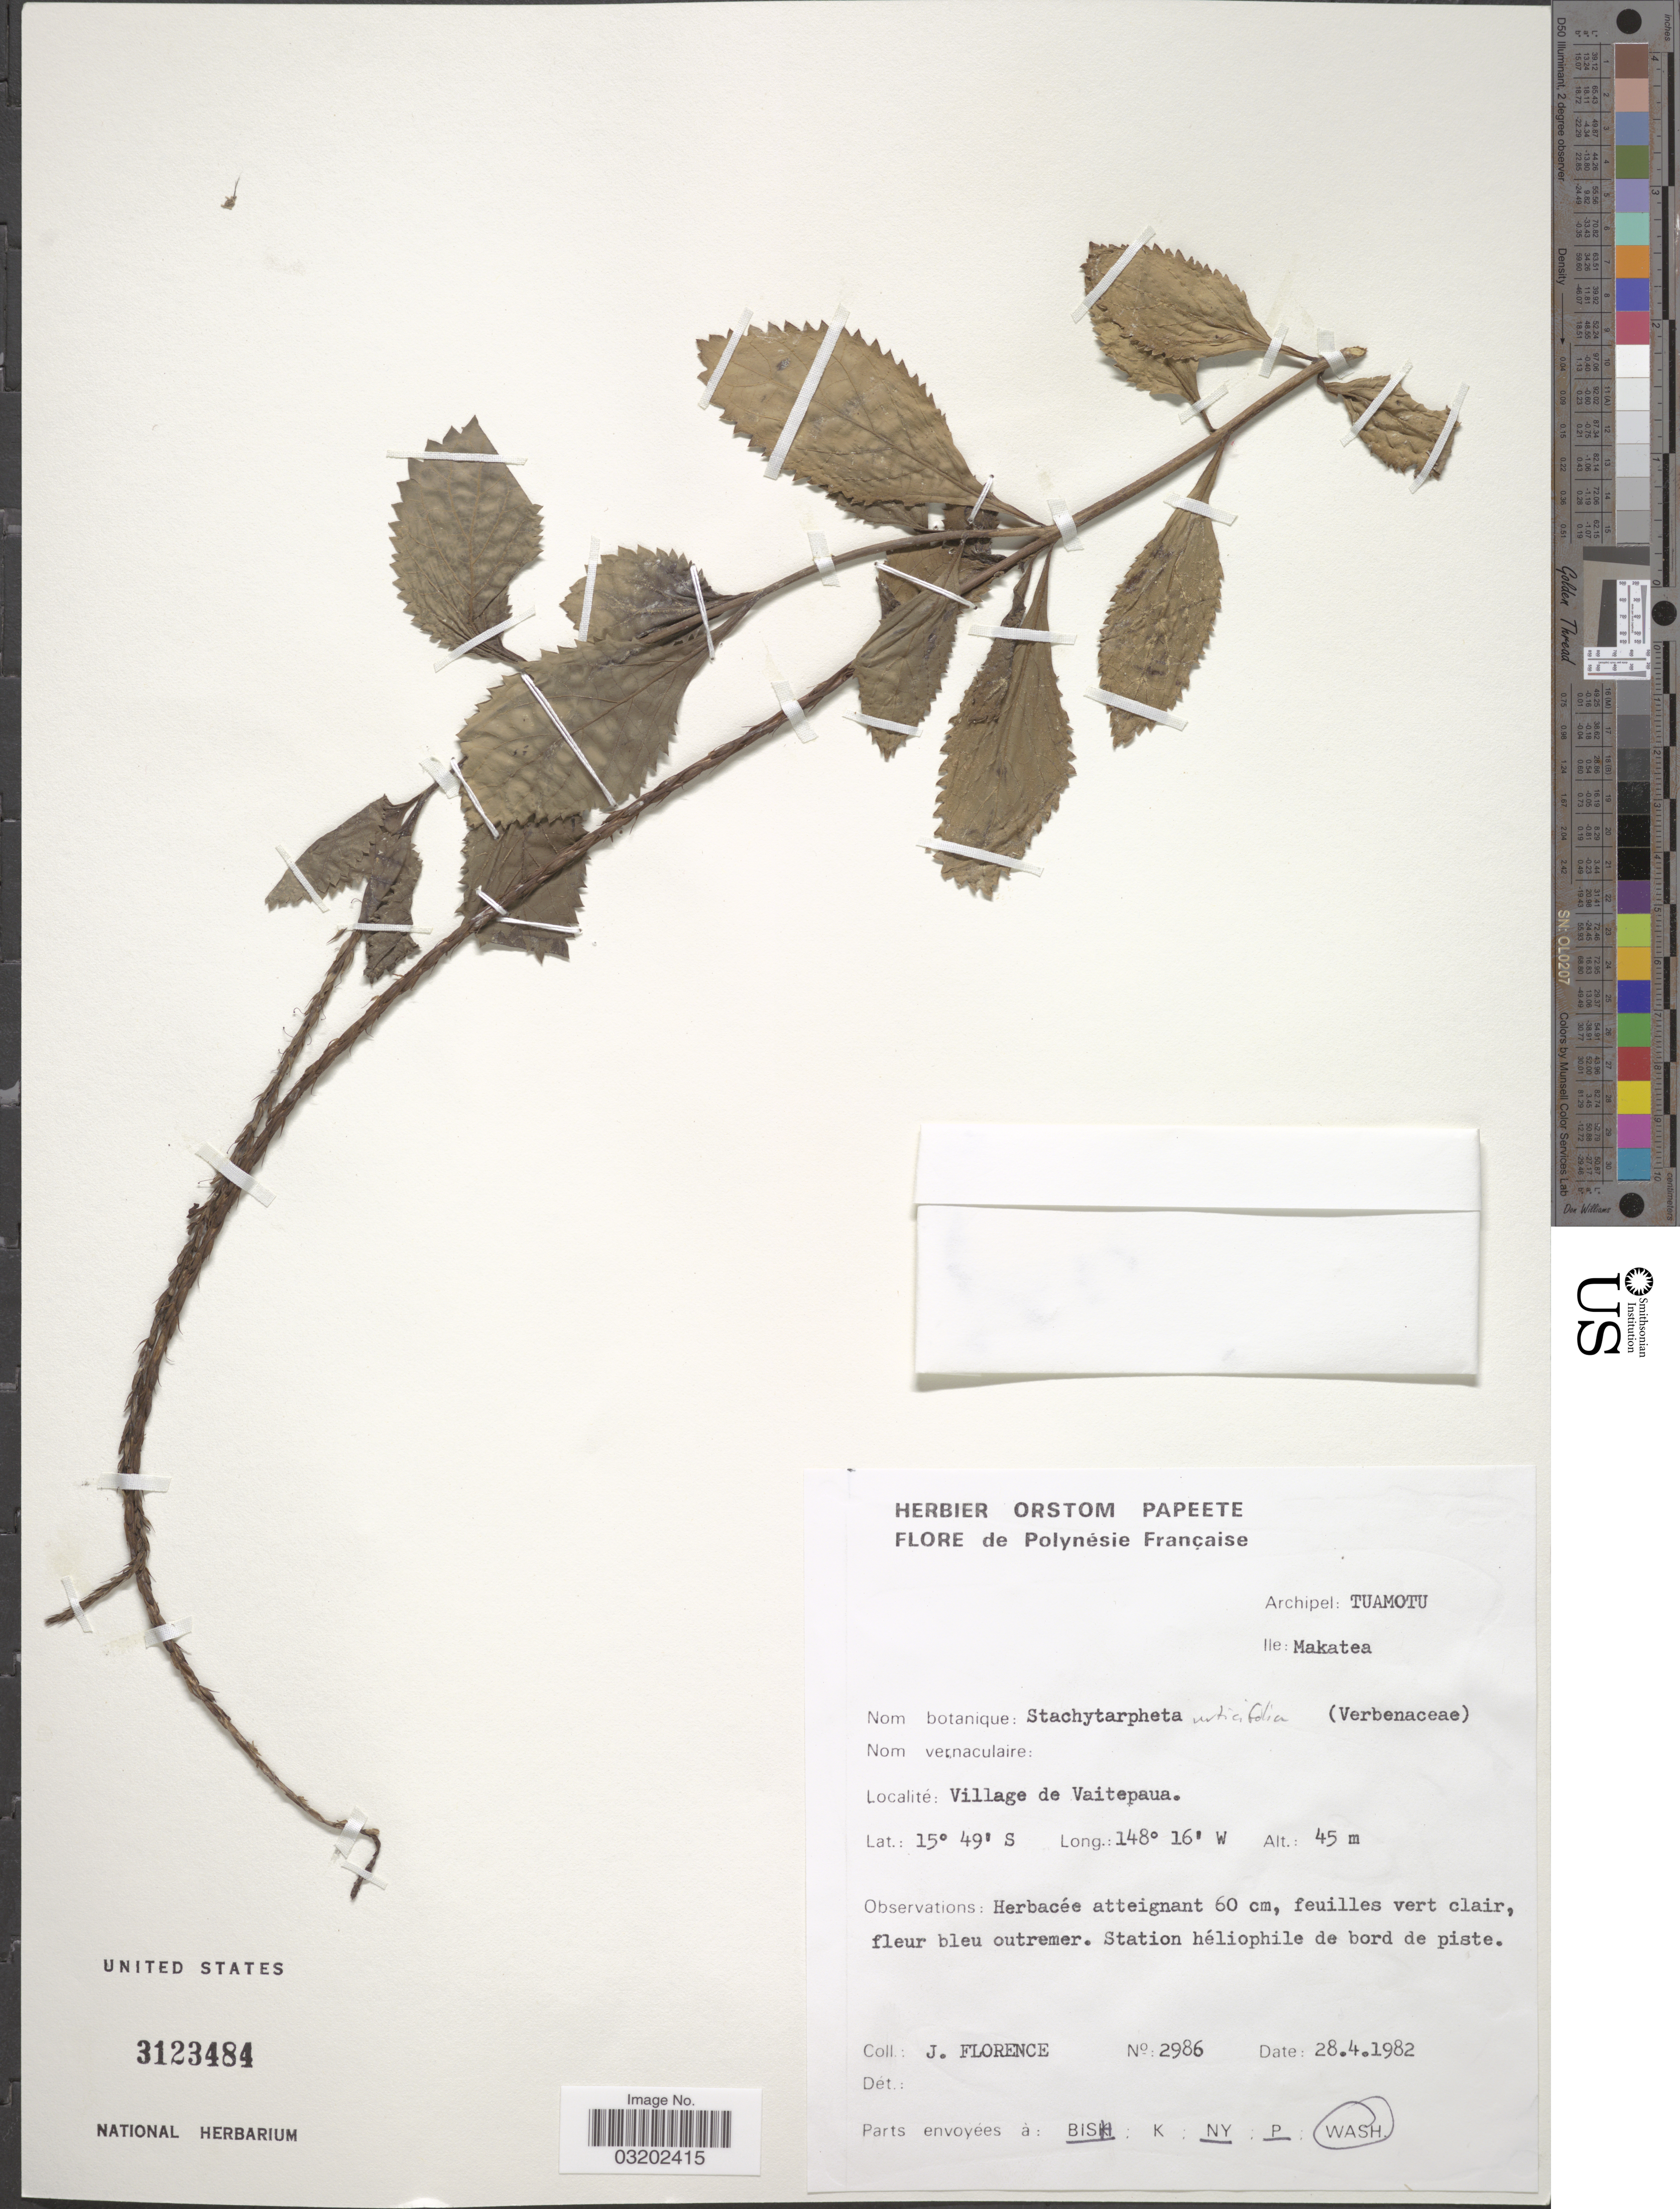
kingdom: Plantae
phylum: Tracheophyta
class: Magnoliopsida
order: Lamiales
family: Verbenaceae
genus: Stachytarpheta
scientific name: Stachytarpheta urticifolia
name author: Sims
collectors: J. Florence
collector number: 2986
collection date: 1982-04-28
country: French Polynesia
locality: Polynésie Française. Archipel: Tuamotu, Ile: Makatea. Village de Vaitepaua.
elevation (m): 45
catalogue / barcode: US 3123484